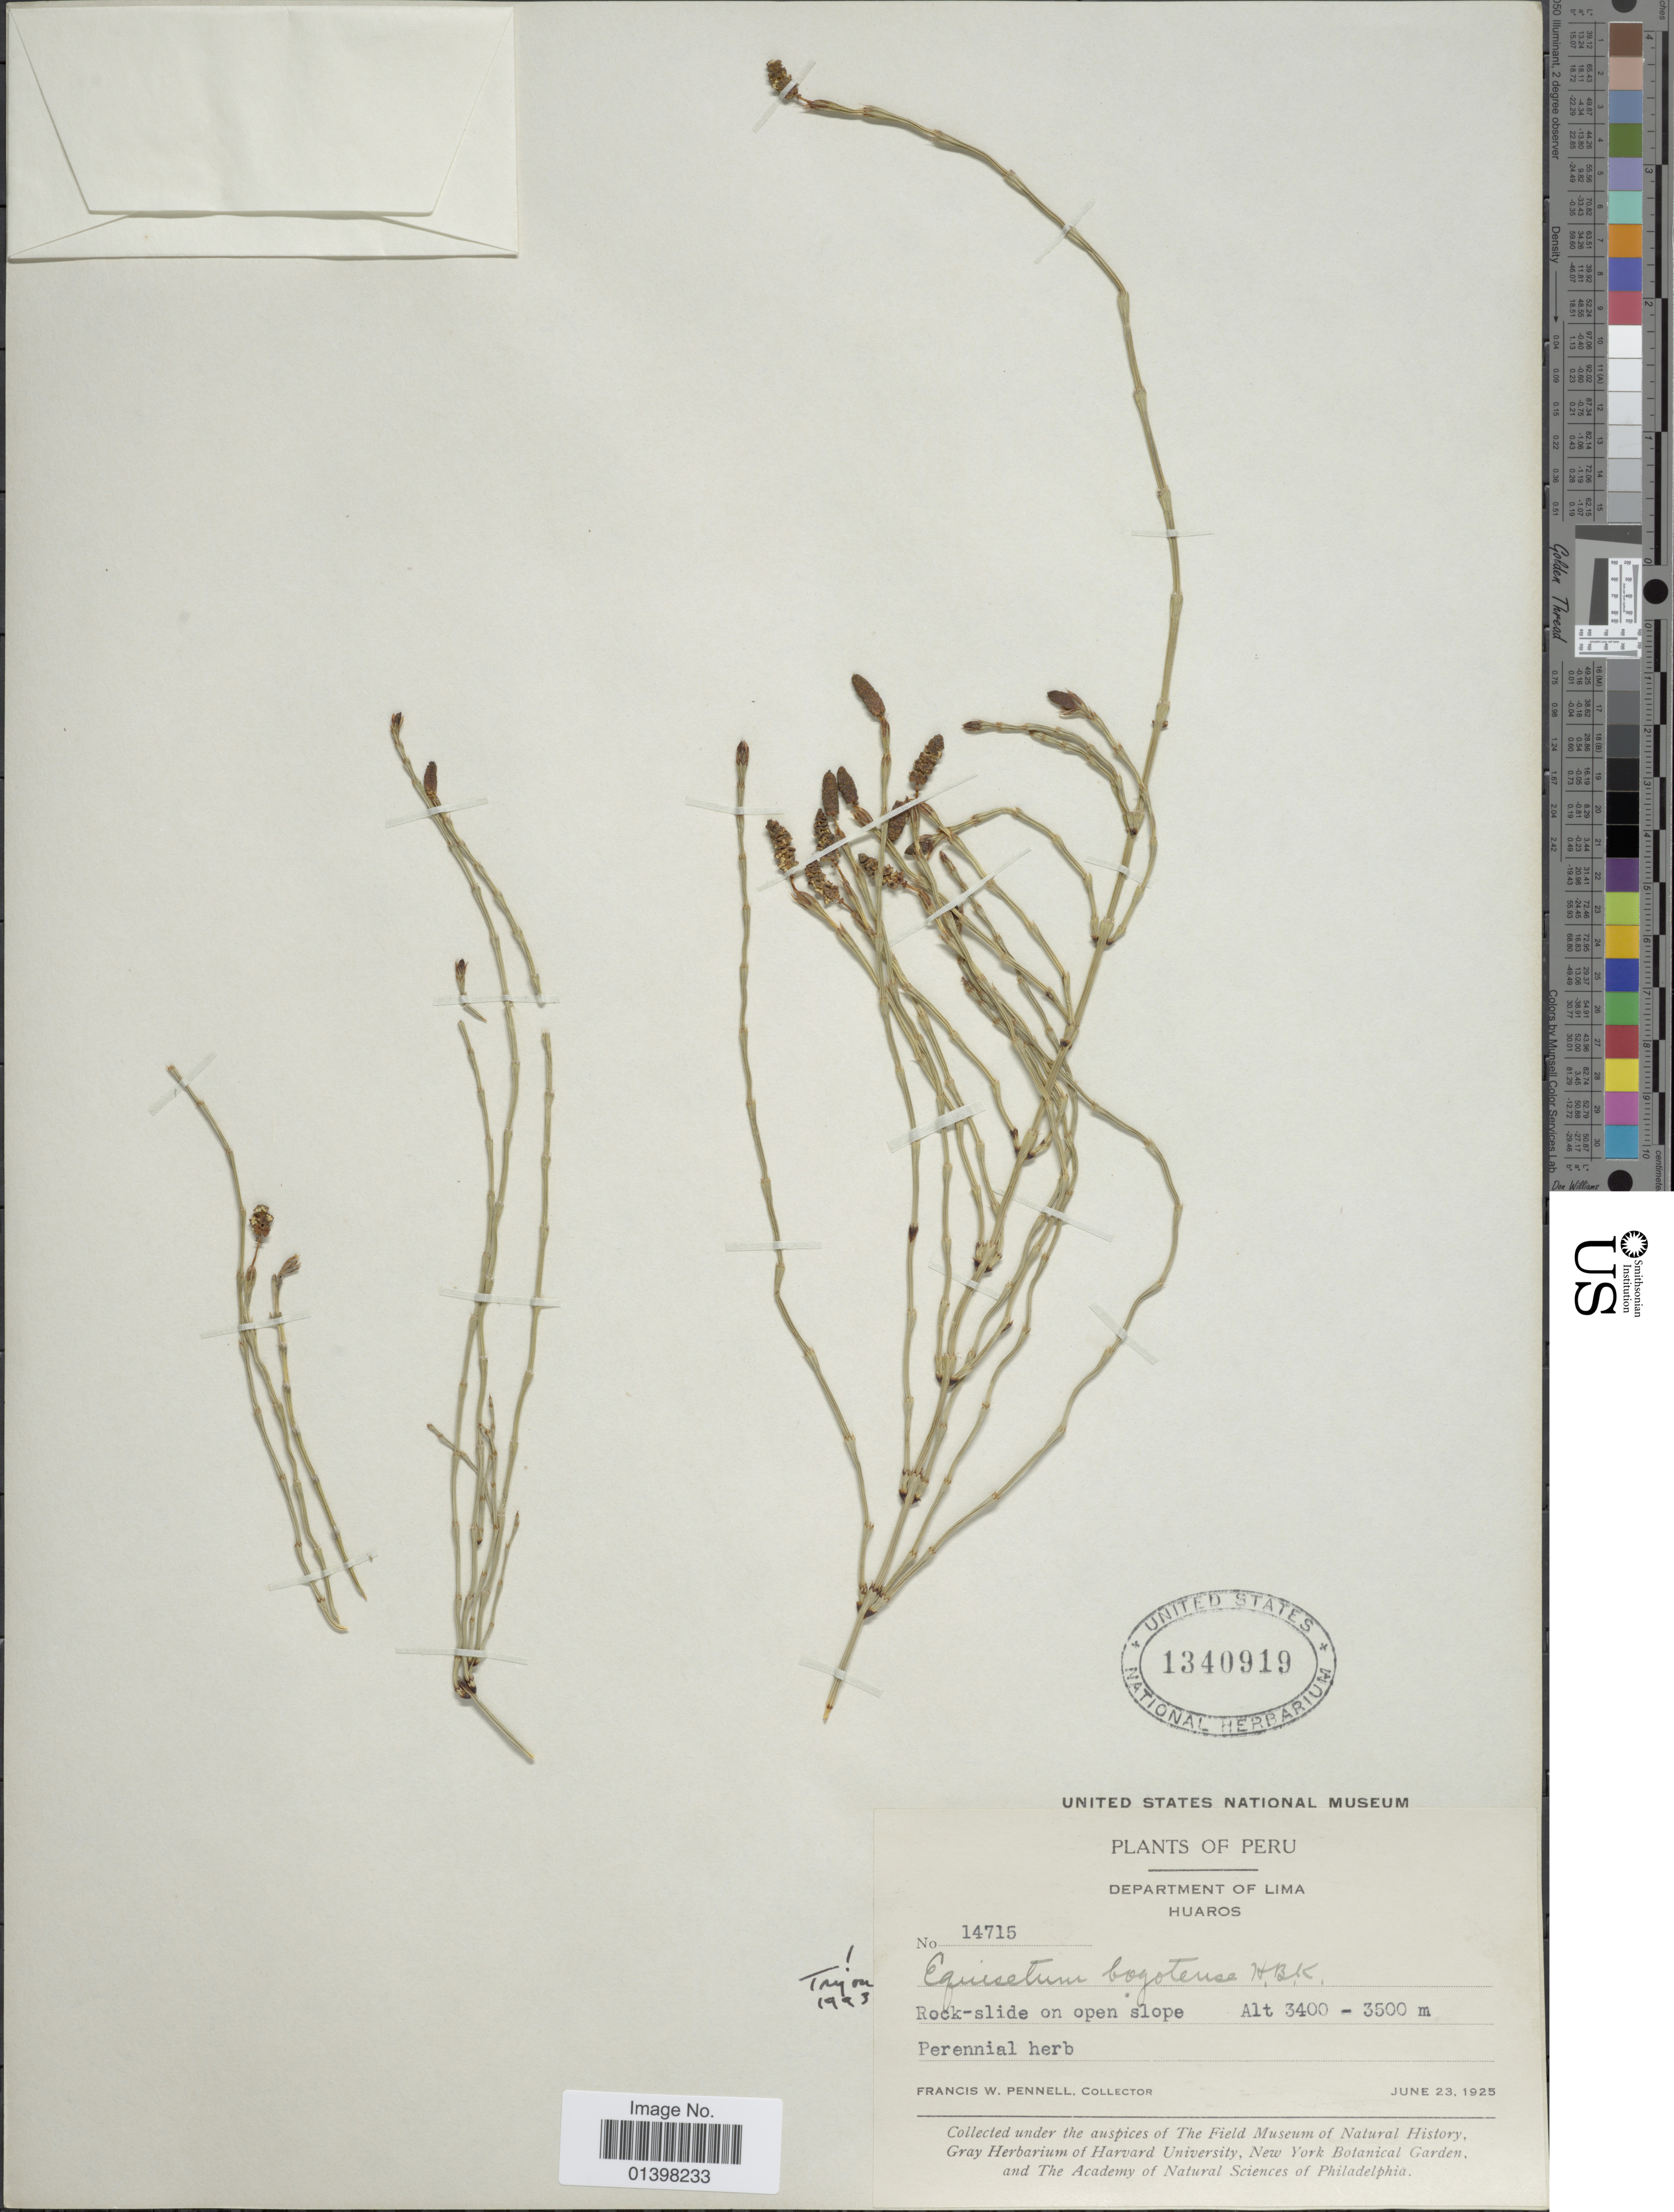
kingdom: Plantae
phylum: Tracheophyta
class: Polypodiopsida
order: Equisetales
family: Equisetaceae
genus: Equisetum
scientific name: Equisetum bogotense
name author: Kunth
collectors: F. W. Pennell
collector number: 14715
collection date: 1925-06-23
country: Peru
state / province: Lima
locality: Department of Lima Huaros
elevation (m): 3400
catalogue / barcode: US 1340919